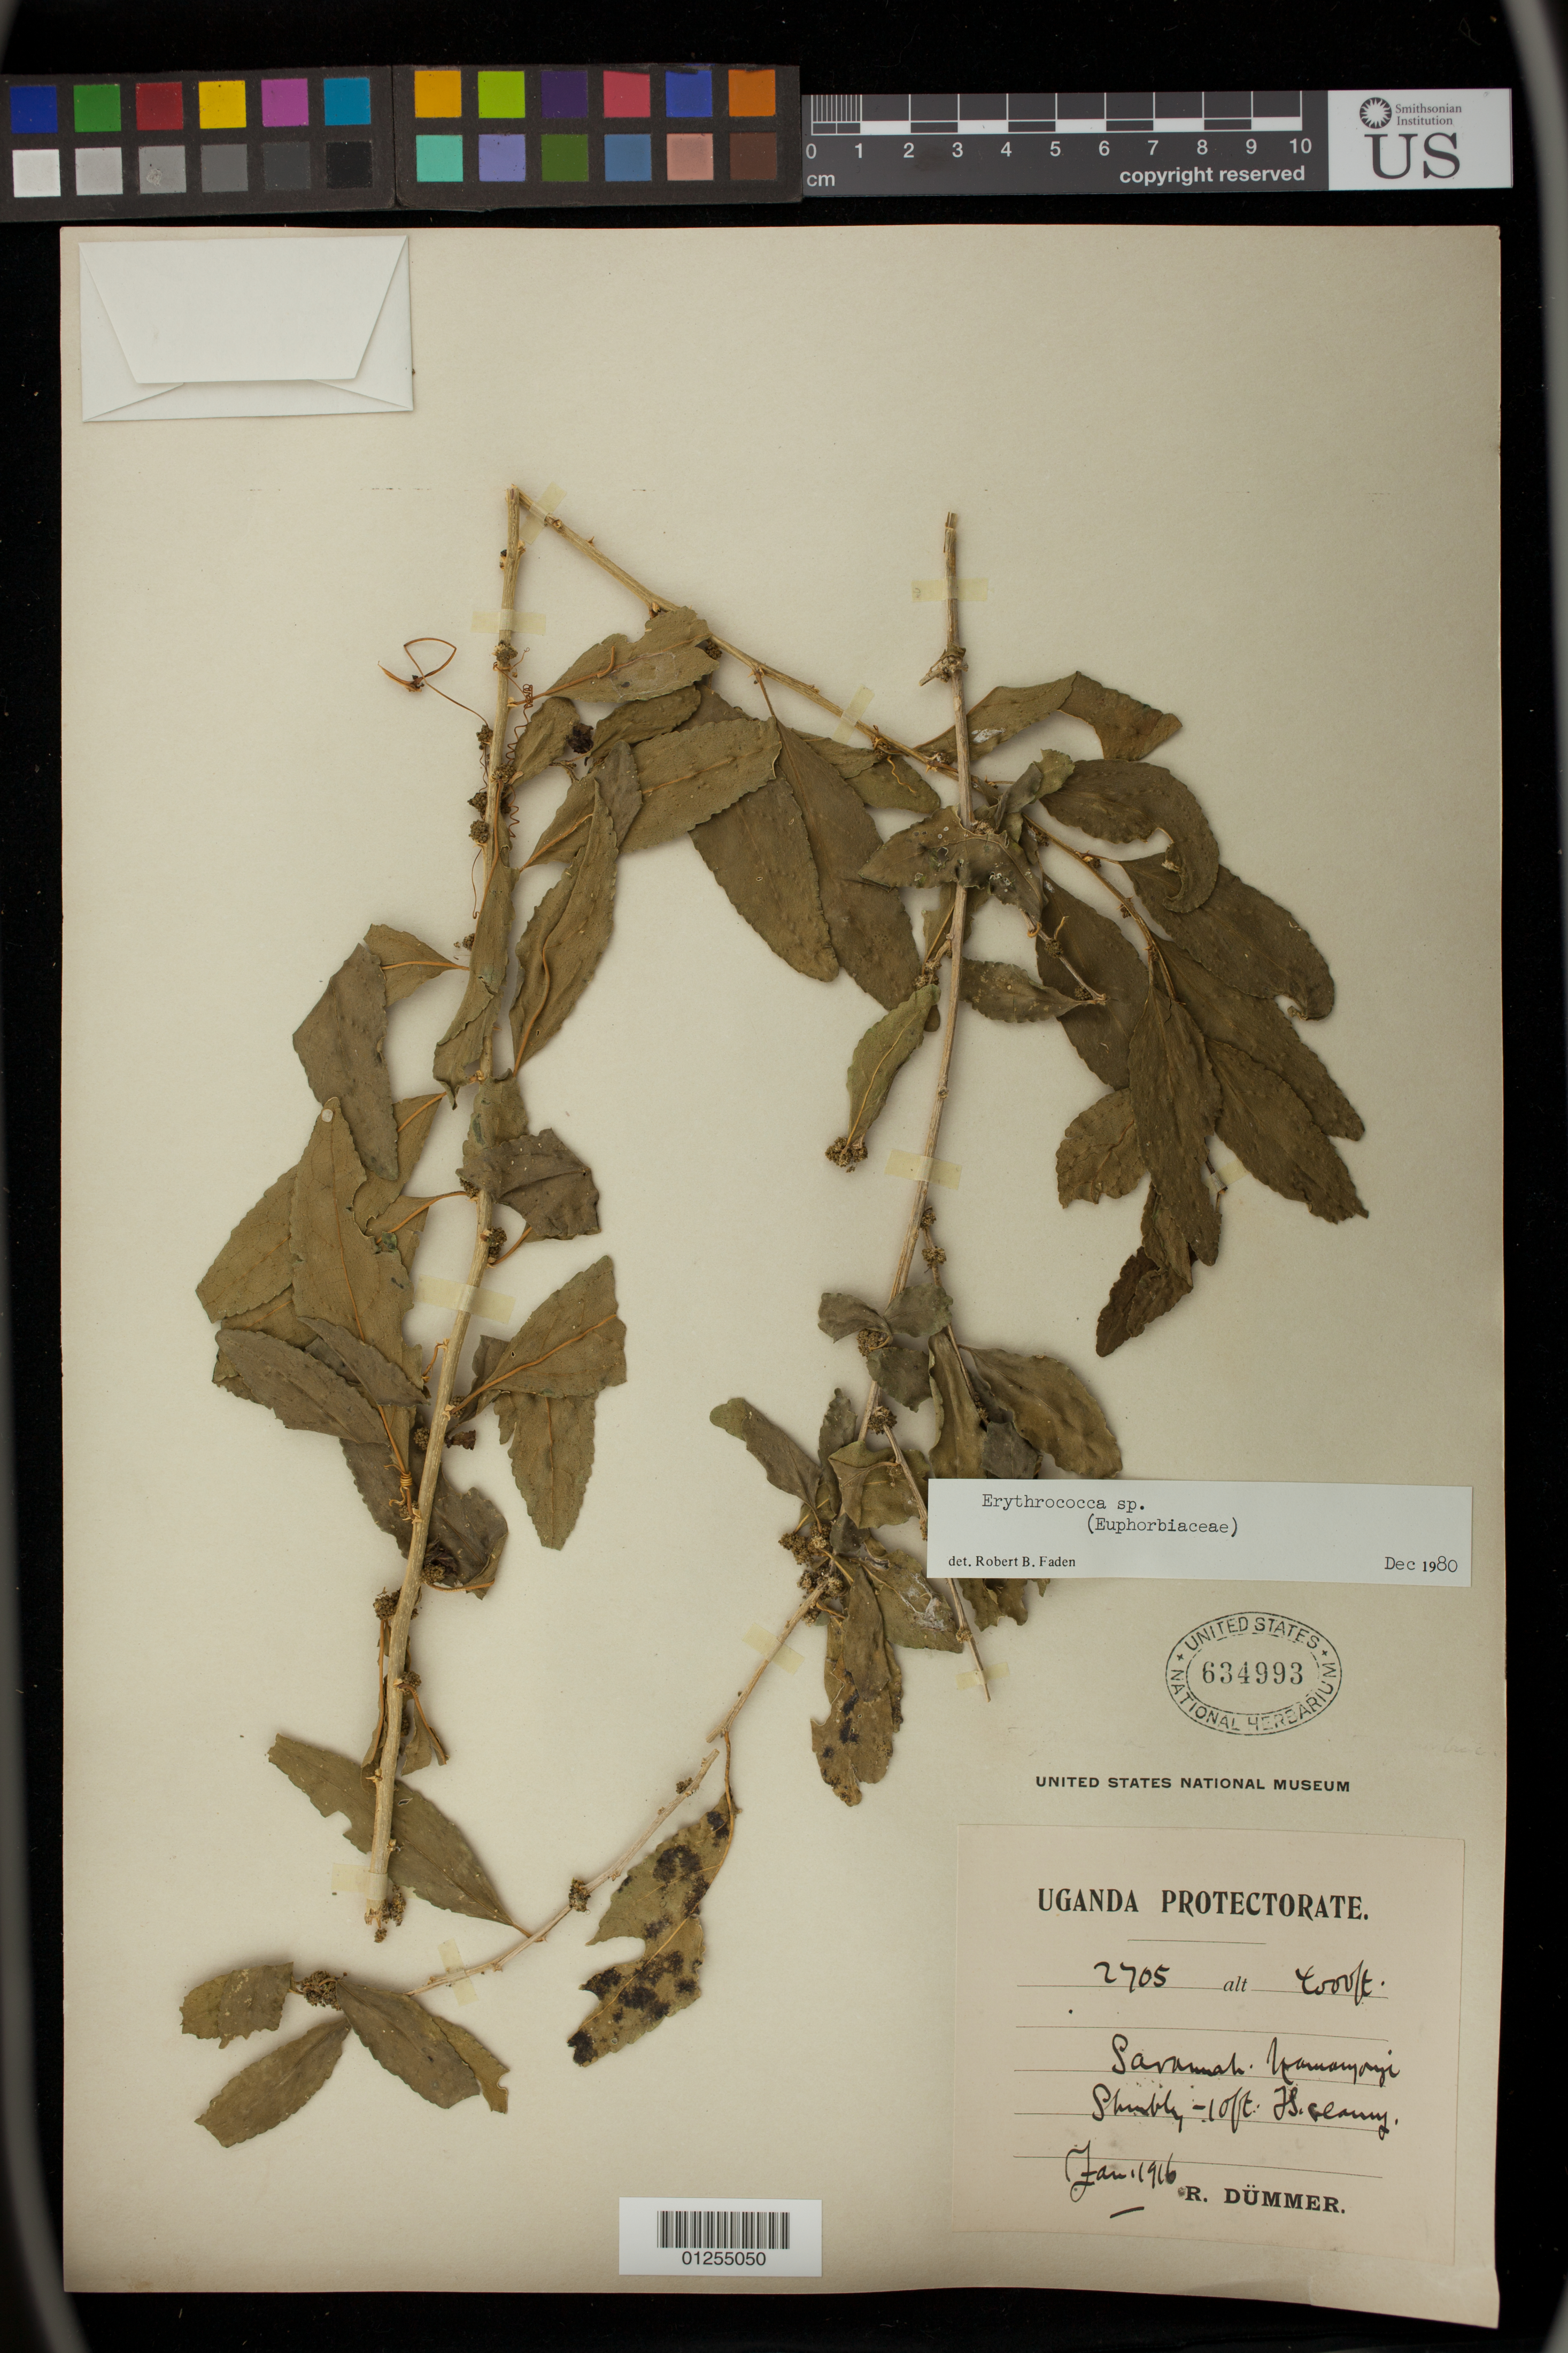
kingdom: Plantae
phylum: Tracheophyta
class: Magnoliopsida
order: Malpighiales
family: Euphorbiaceae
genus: Erythrococca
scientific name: Erythrococca sp.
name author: Benth.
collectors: R. Dümmer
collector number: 2705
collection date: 1916-01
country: Uganda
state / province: Eastern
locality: Namaryongi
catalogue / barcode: US 634993